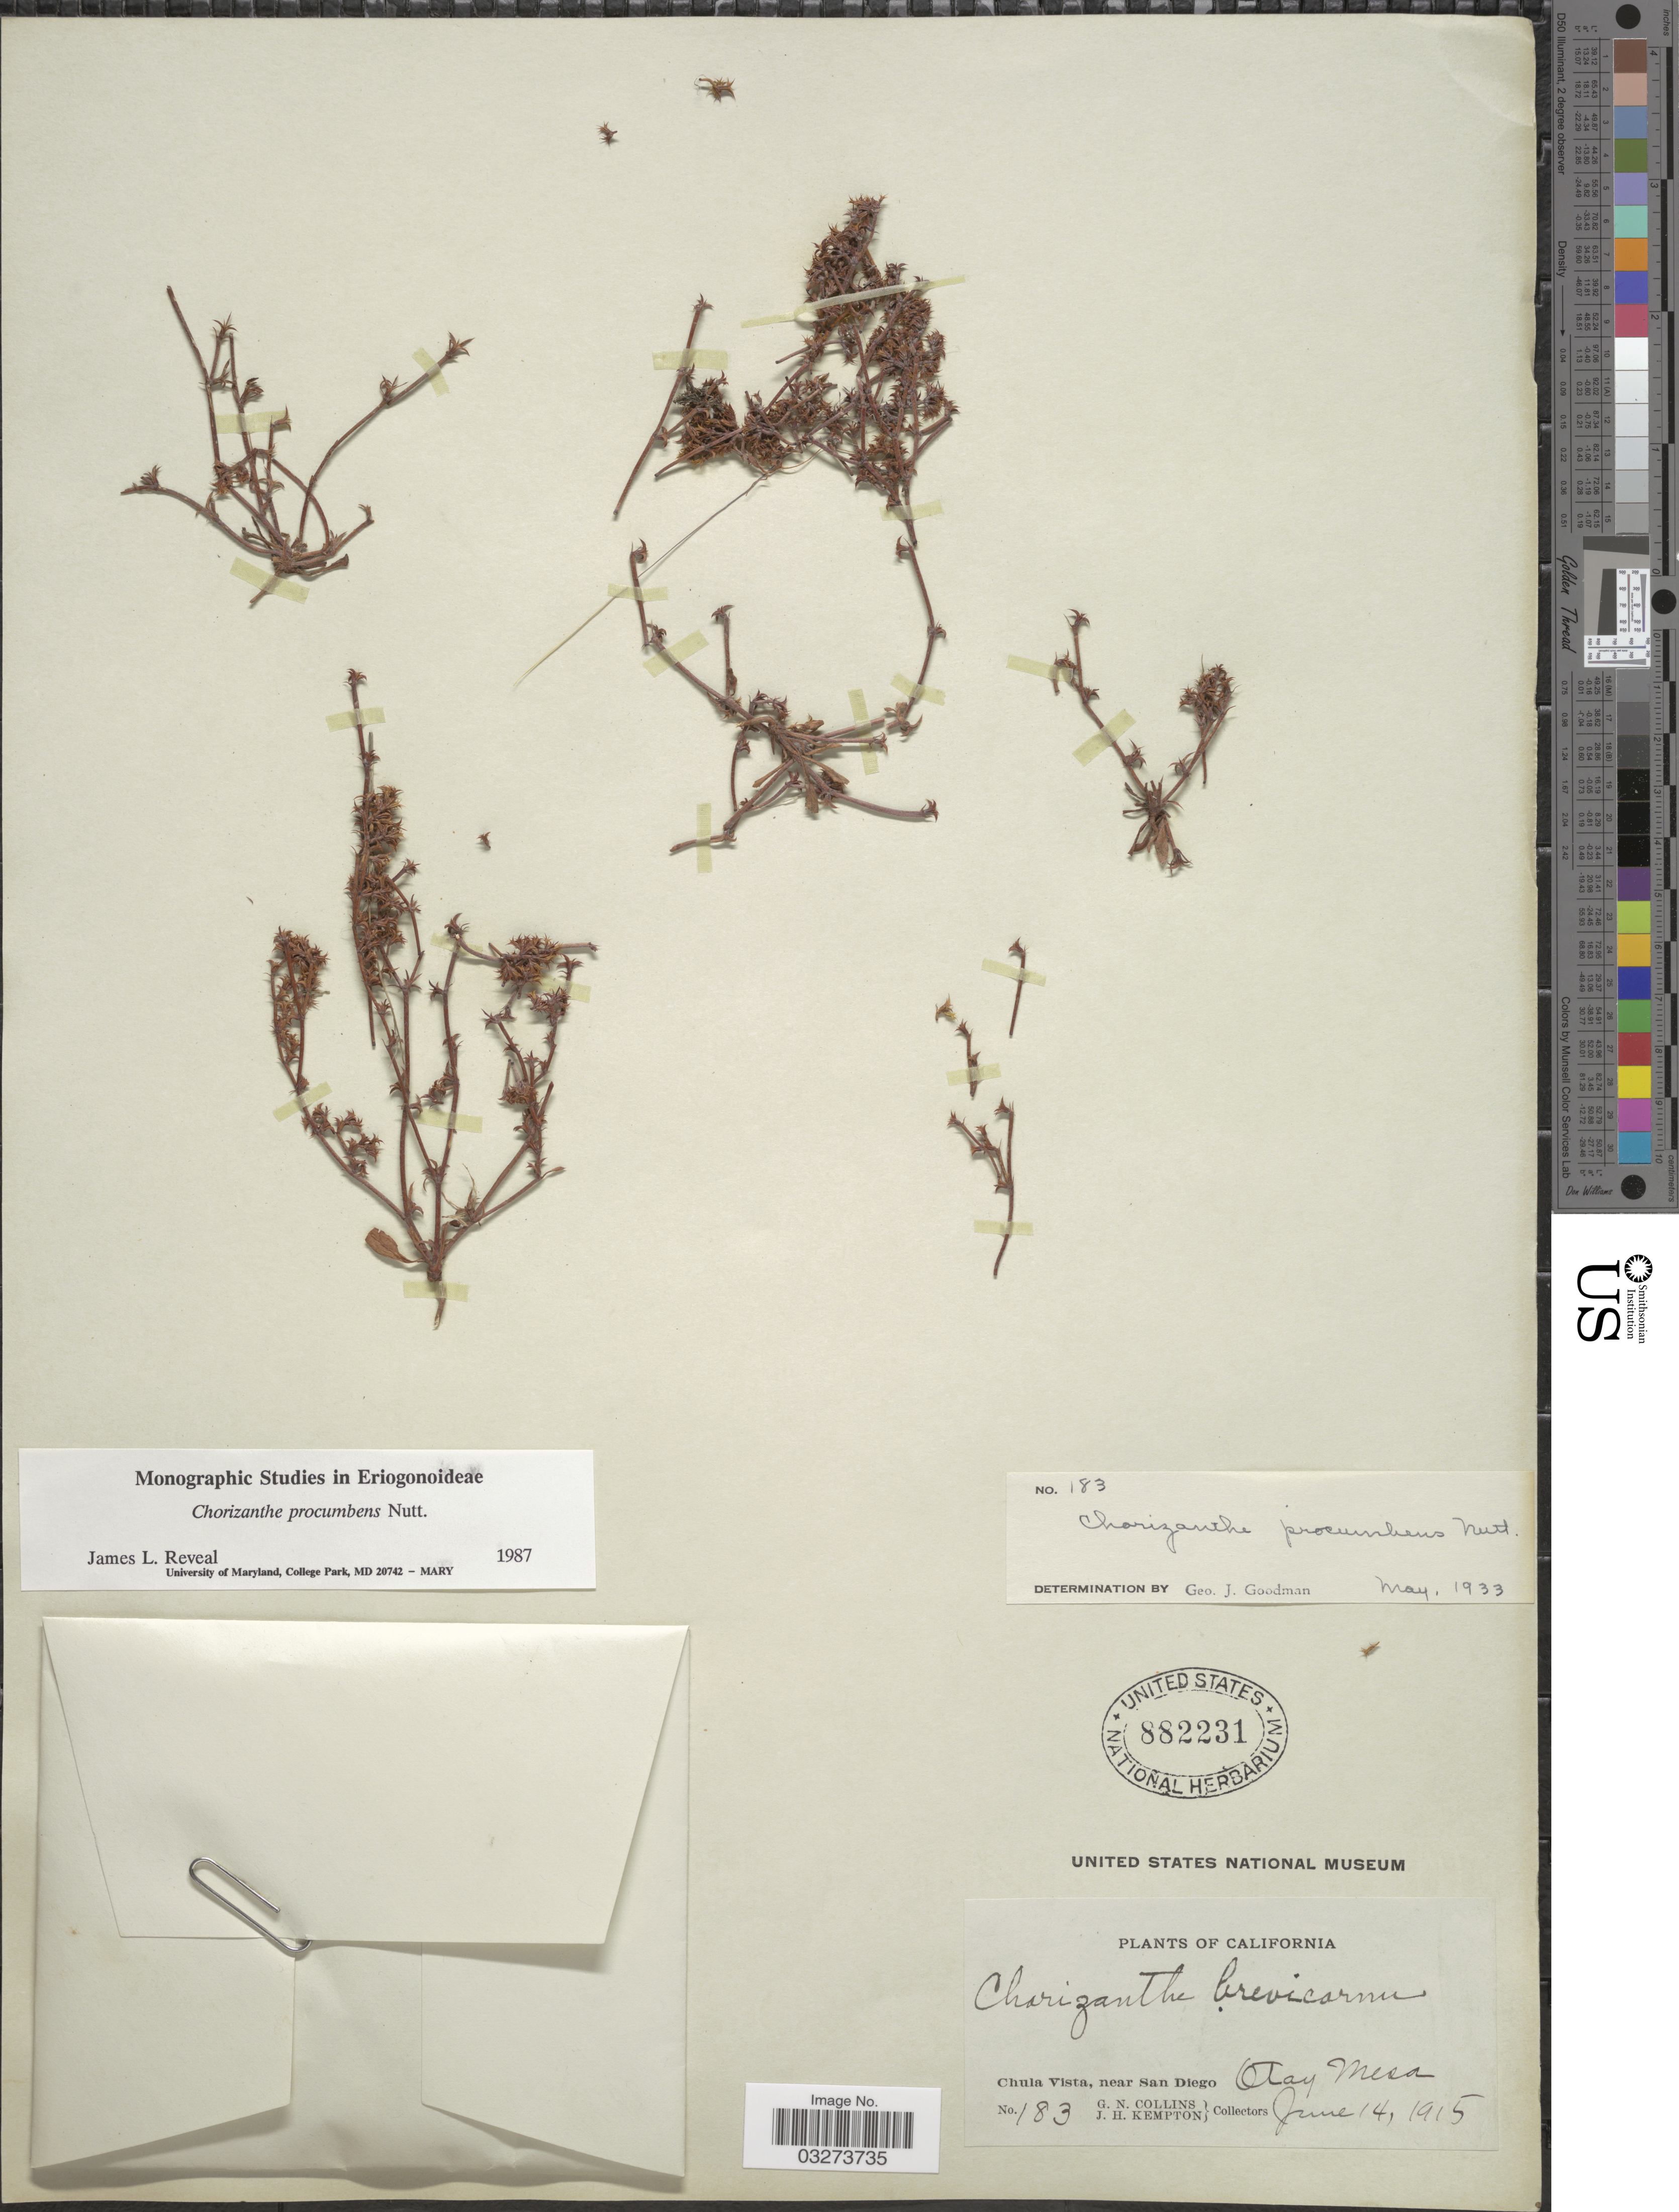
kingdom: Plantae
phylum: Tracheophyta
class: Magnoliopsida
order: Caryophyllales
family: Polygonaceae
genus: Chorizanthe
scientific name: Chorizanthe procumbens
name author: Nutt.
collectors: G. Collins & J. H. Kempton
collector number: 183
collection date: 1915-06-14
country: United States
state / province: California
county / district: San Diego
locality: Chula Vista, near San Diego, Otay Mesa.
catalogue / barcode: US 882231